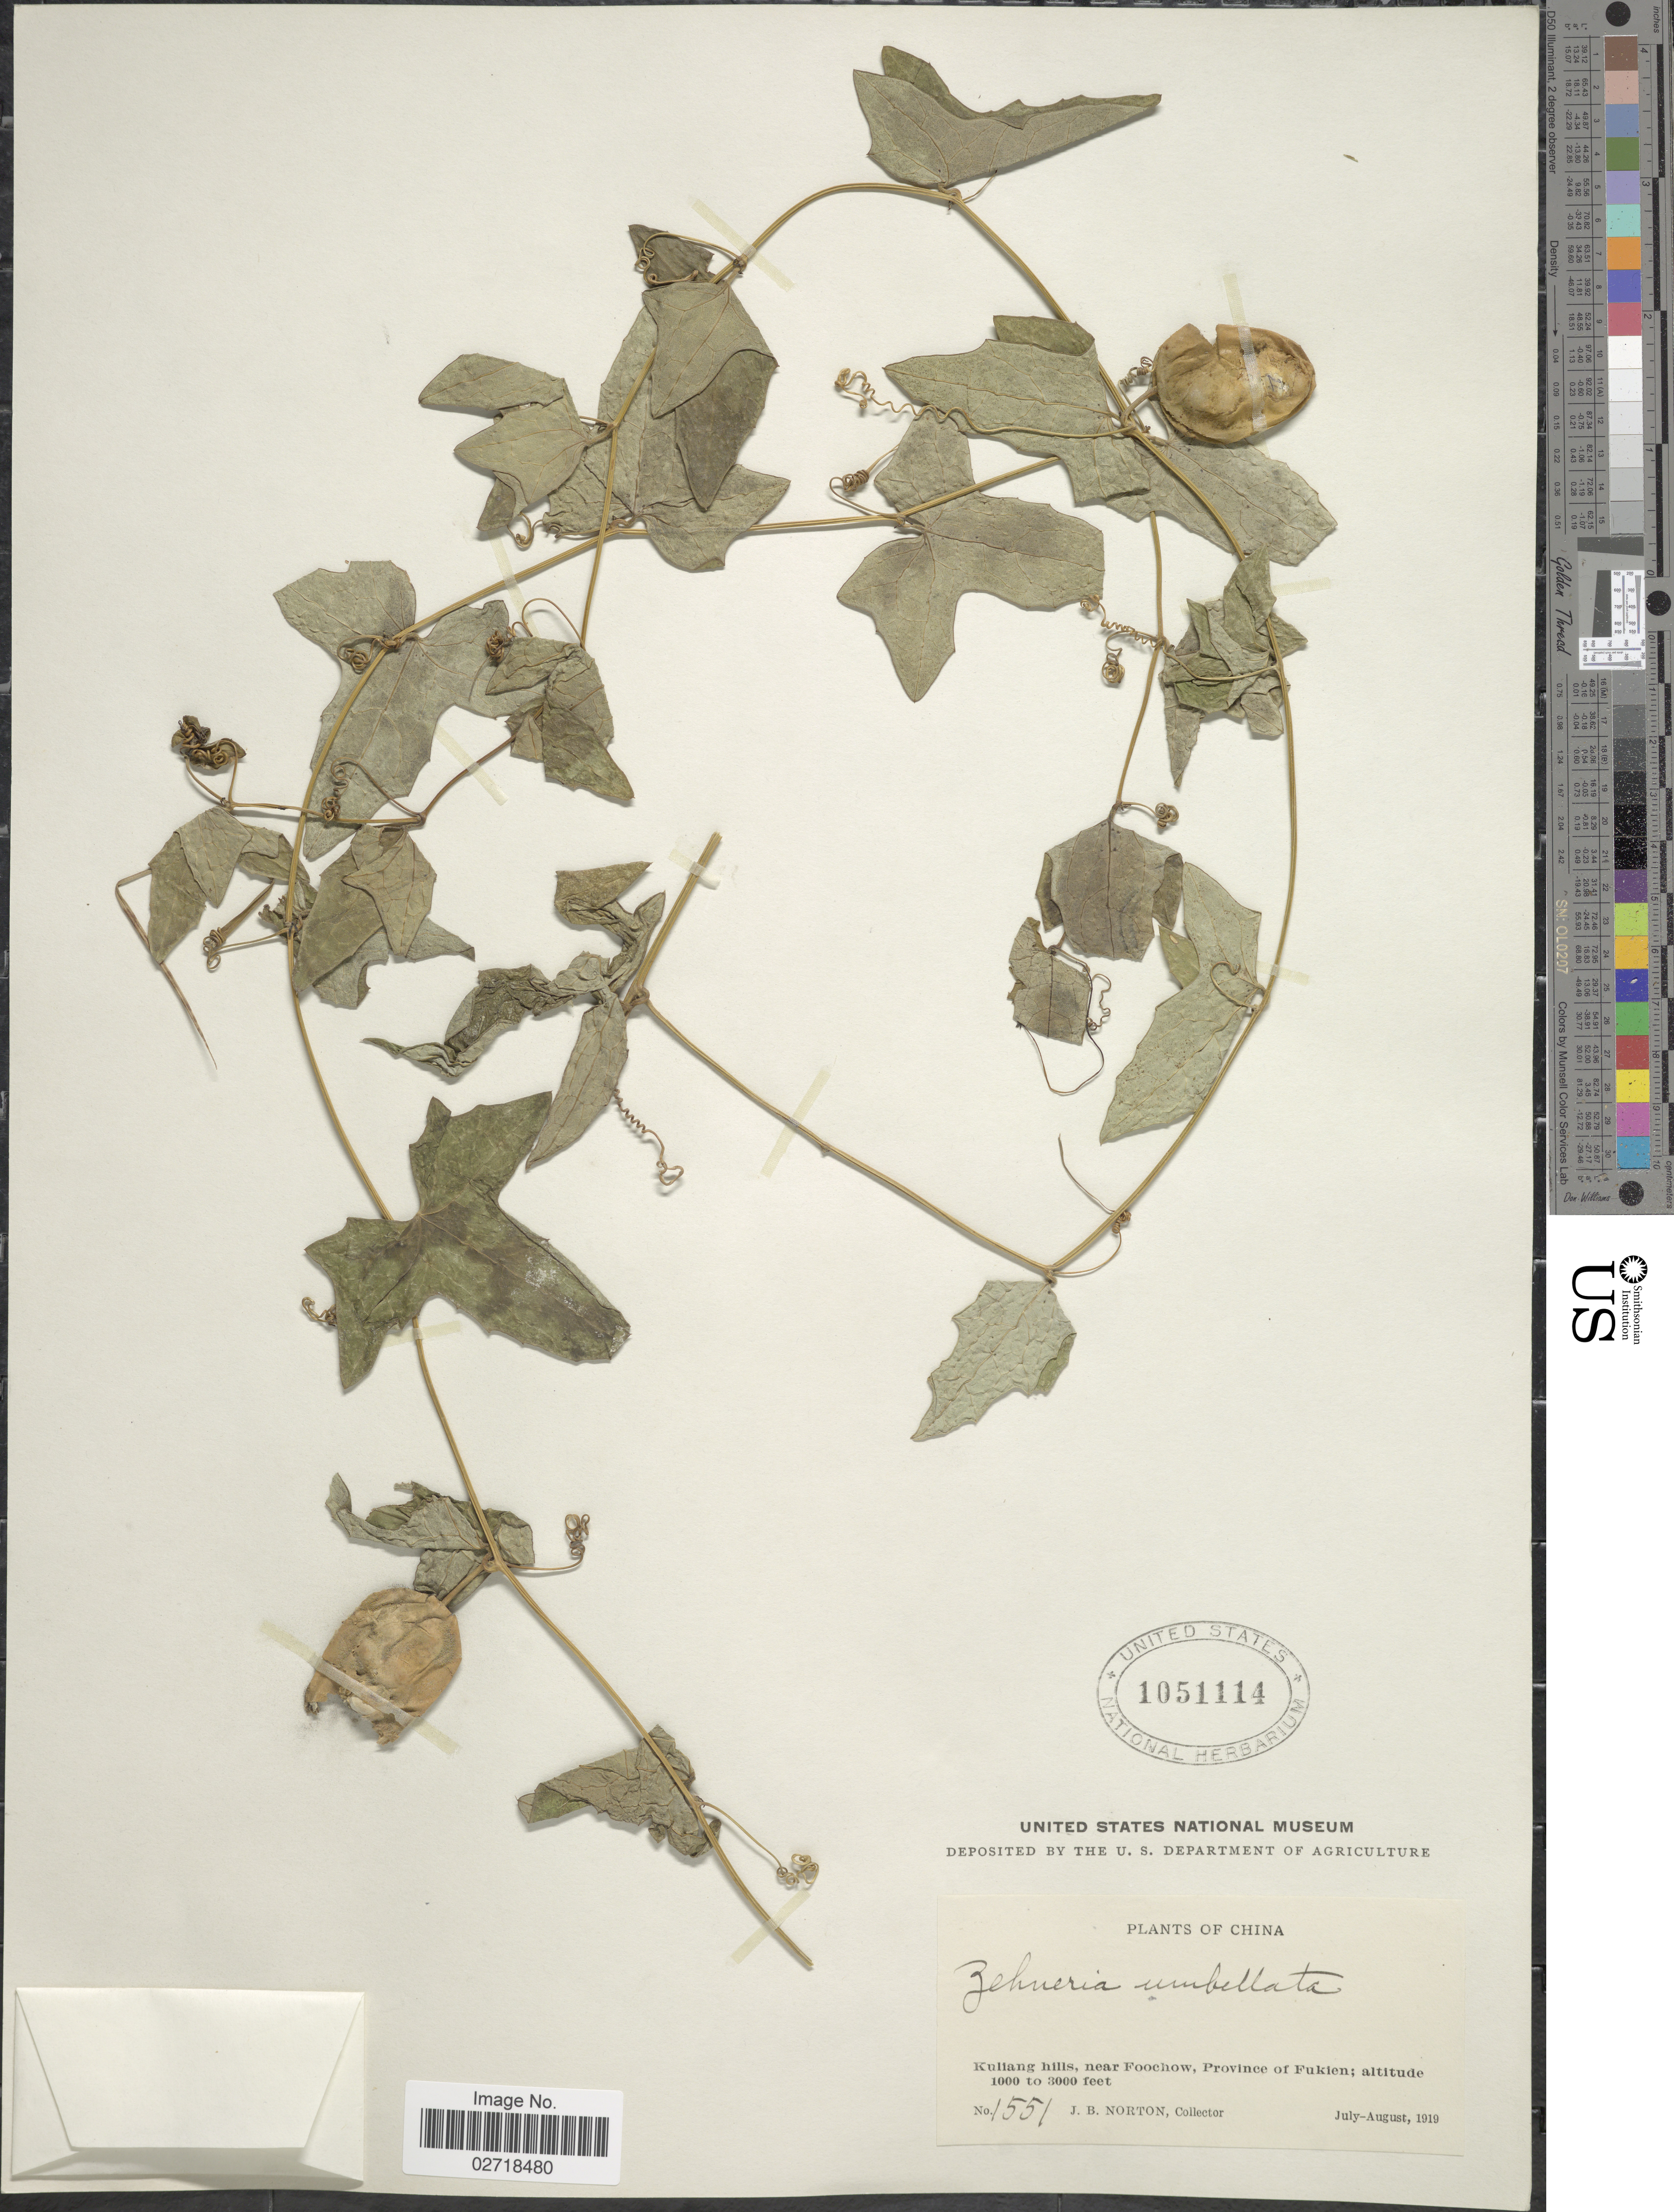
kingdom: Plantae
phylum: Tracheophyta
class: Magnoliopsida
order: Cucurbitales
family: Cucurbitaceae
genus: Solena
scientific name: Solena heterophylla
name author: Lour.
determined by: Strong, Mark T., (BOT), Smithsonian Institution - National Museum of Natural History (UNITED STATES)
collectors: J. B. Norton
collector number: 1551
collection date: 1919-07/1919-08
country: China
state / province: Fujian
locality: Kuliang hills, near Foochow, Province of Fukien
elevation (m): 305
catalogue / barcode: US 1051114